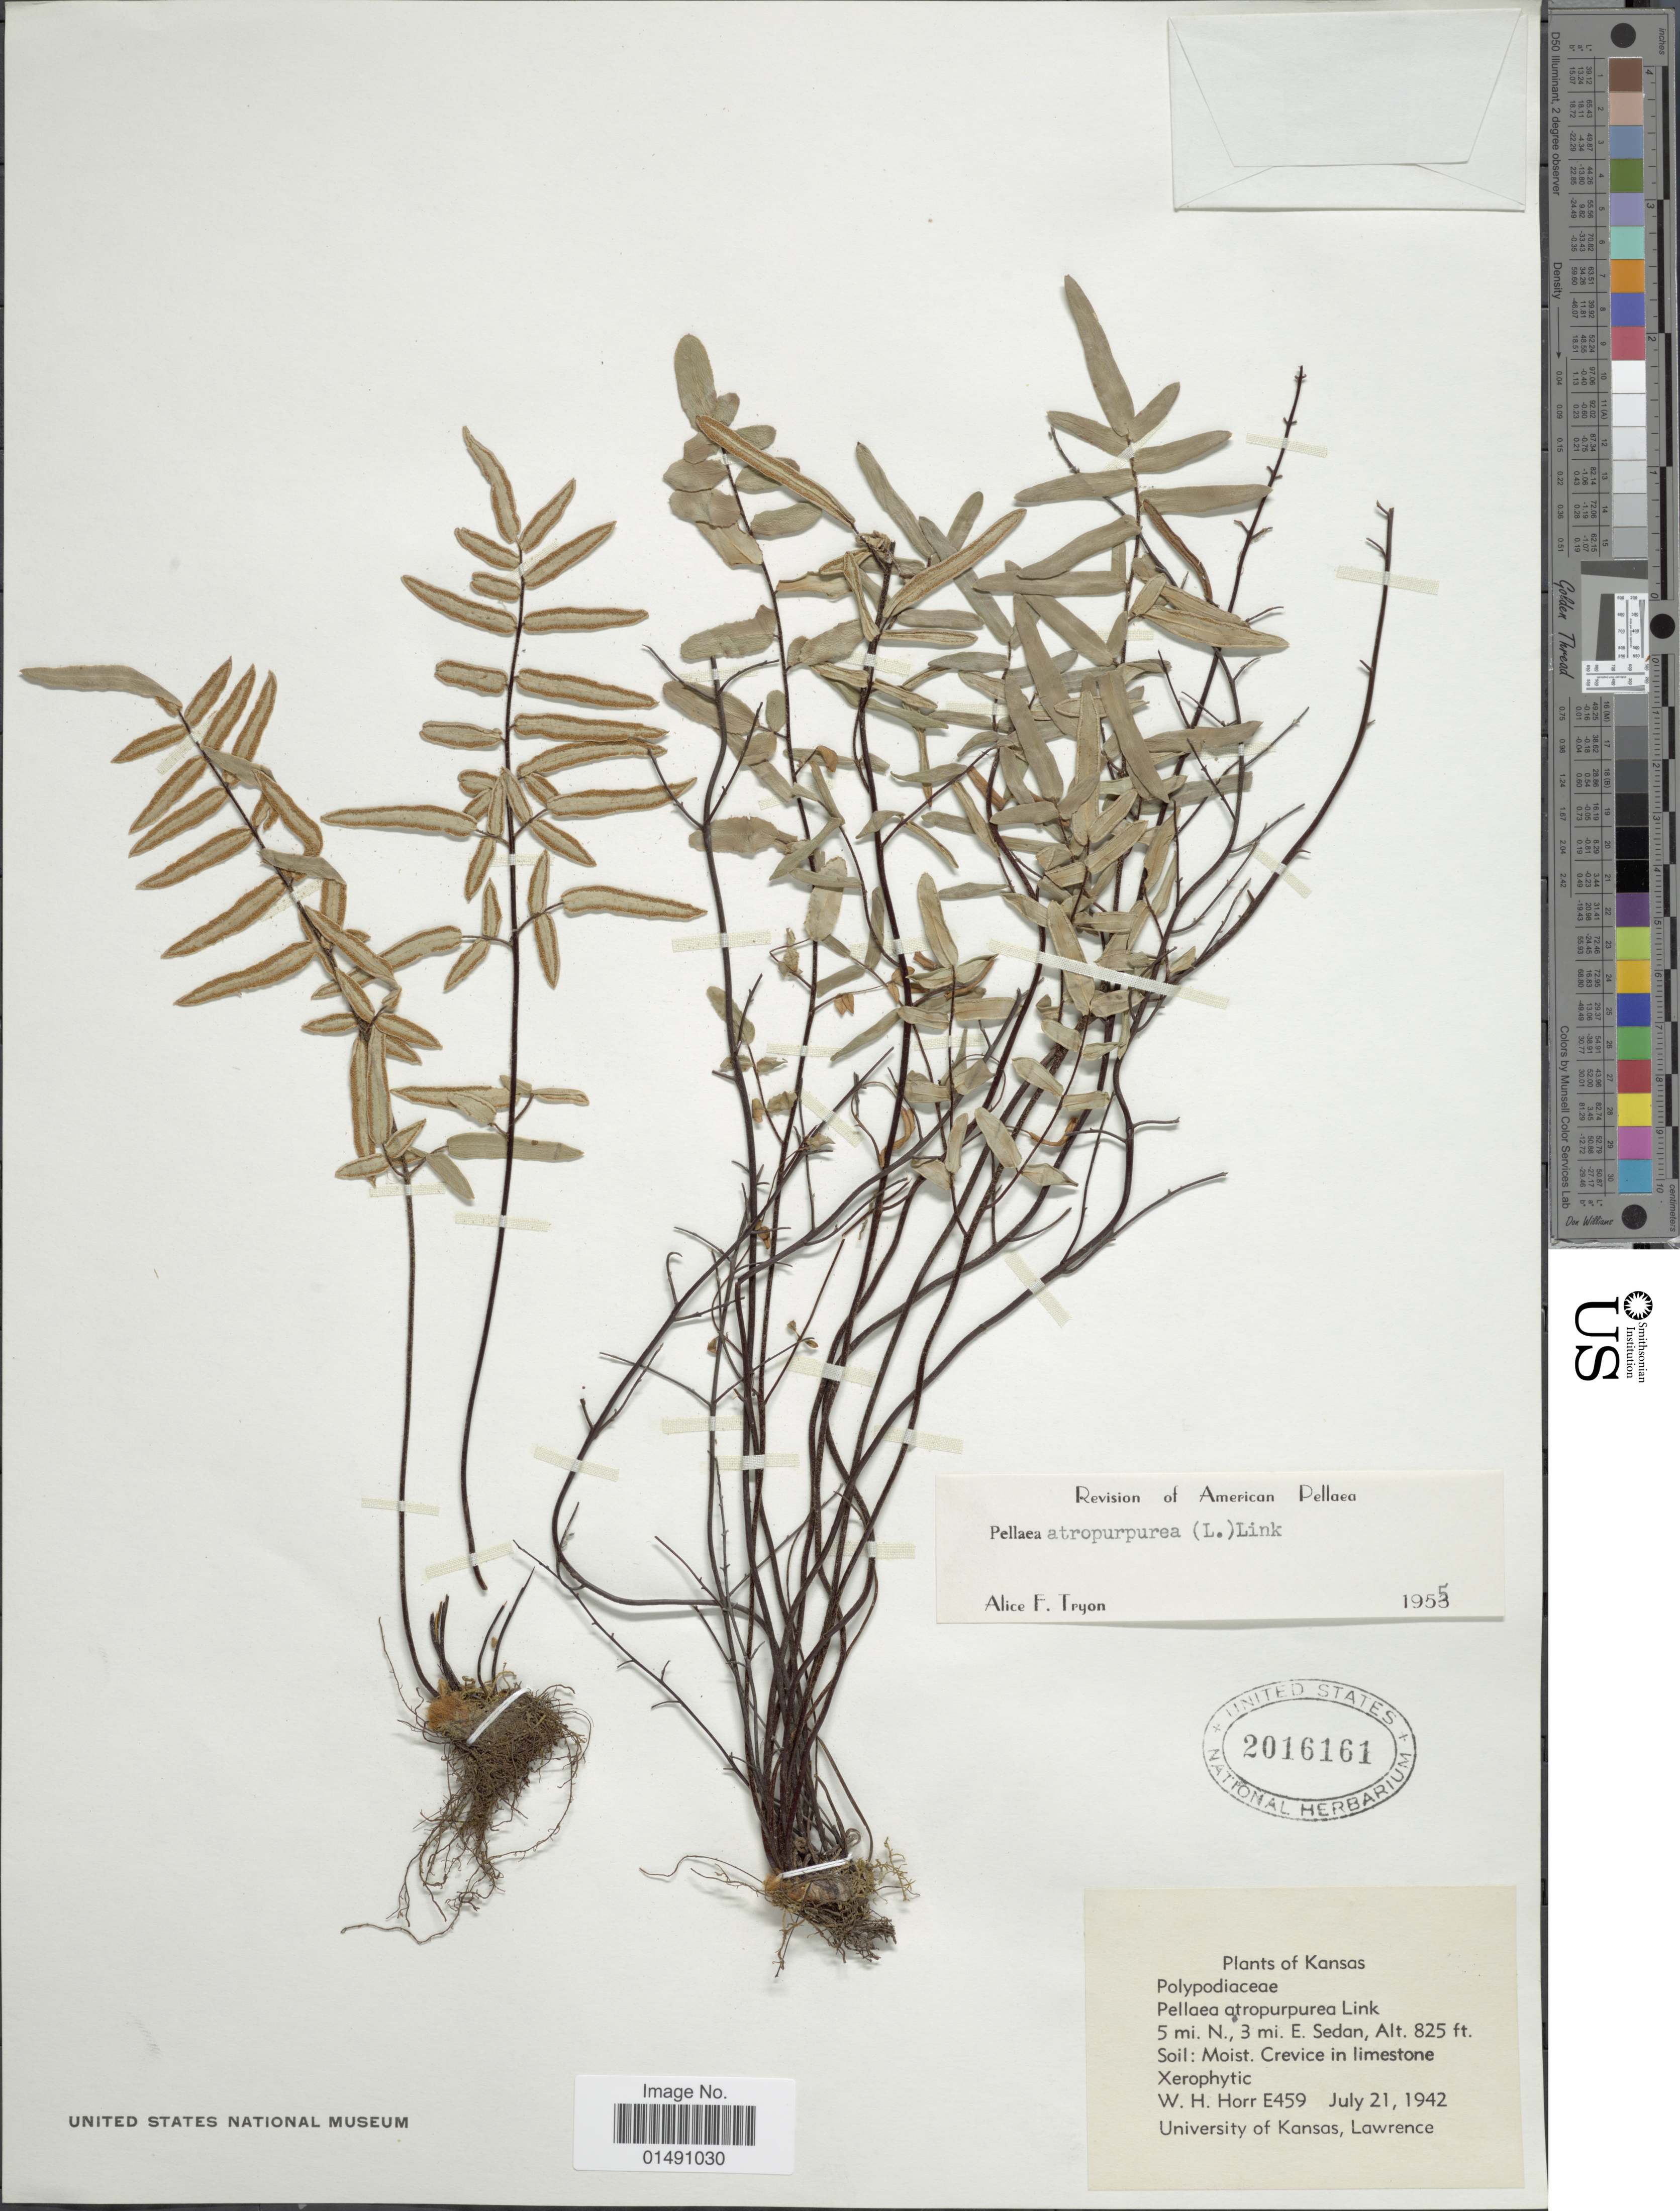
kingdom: Plantae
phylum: Tracheophyta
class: Polypodiopsida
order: Polypodiales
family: Pteridaceae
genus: Pellaea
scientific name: Pellaea atropurpurea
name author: (L.) Link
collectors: W. H. Horr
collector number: E459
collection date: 1942-07-21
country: United States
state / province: Kansas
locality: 5 mi. N., 3 mi. E. Sedan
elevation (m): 251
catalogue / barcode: US 2016161